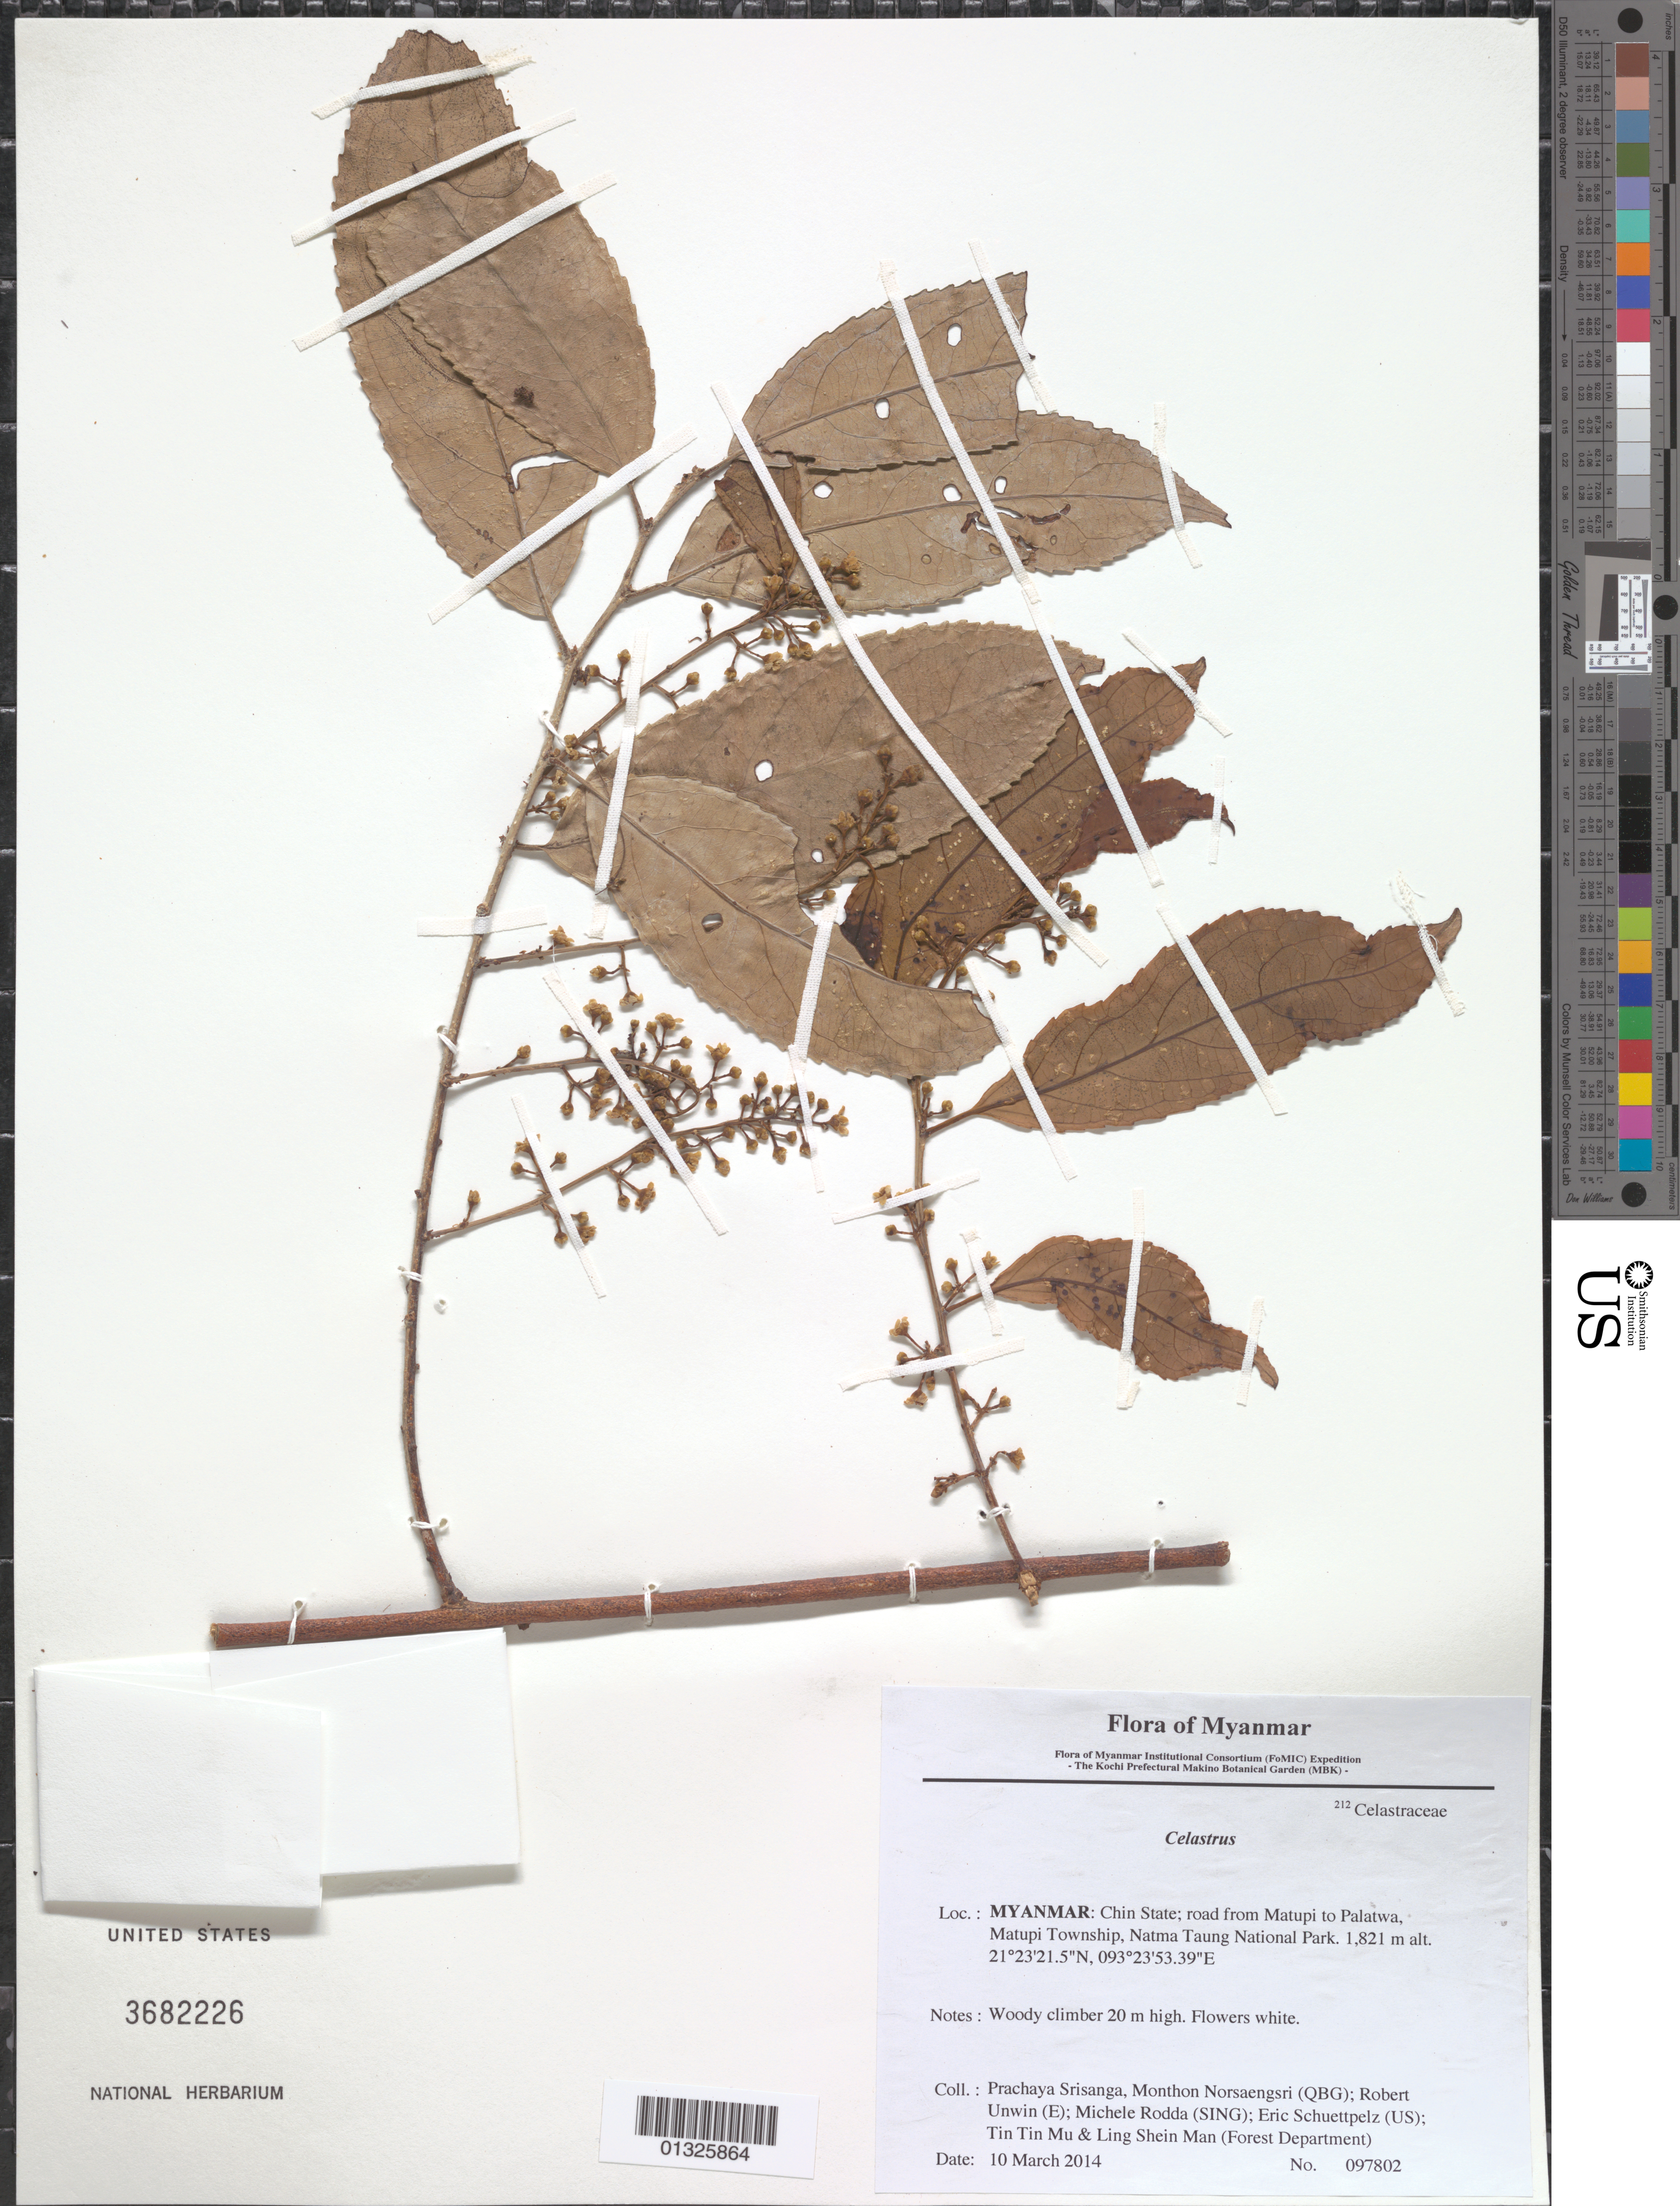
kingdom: Plantae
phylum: Tracheophyta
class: Magnoliopsida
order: Celastrales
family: Celastraceae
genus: Celastrus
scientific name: Celastrus sp.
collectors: P. Srisanga, M. Norsaengsri, R. Unwin, M. Rodda, E. Schuettpelz, Tin Tin Mu & Ling Shein Man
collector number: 97802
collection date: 2014-03-10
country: Myanmar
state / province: Chin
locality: Road from Matupi to Palatwa, Matupi Township, Natma Taung National Park.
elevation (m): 1821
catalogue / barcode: US 3682226